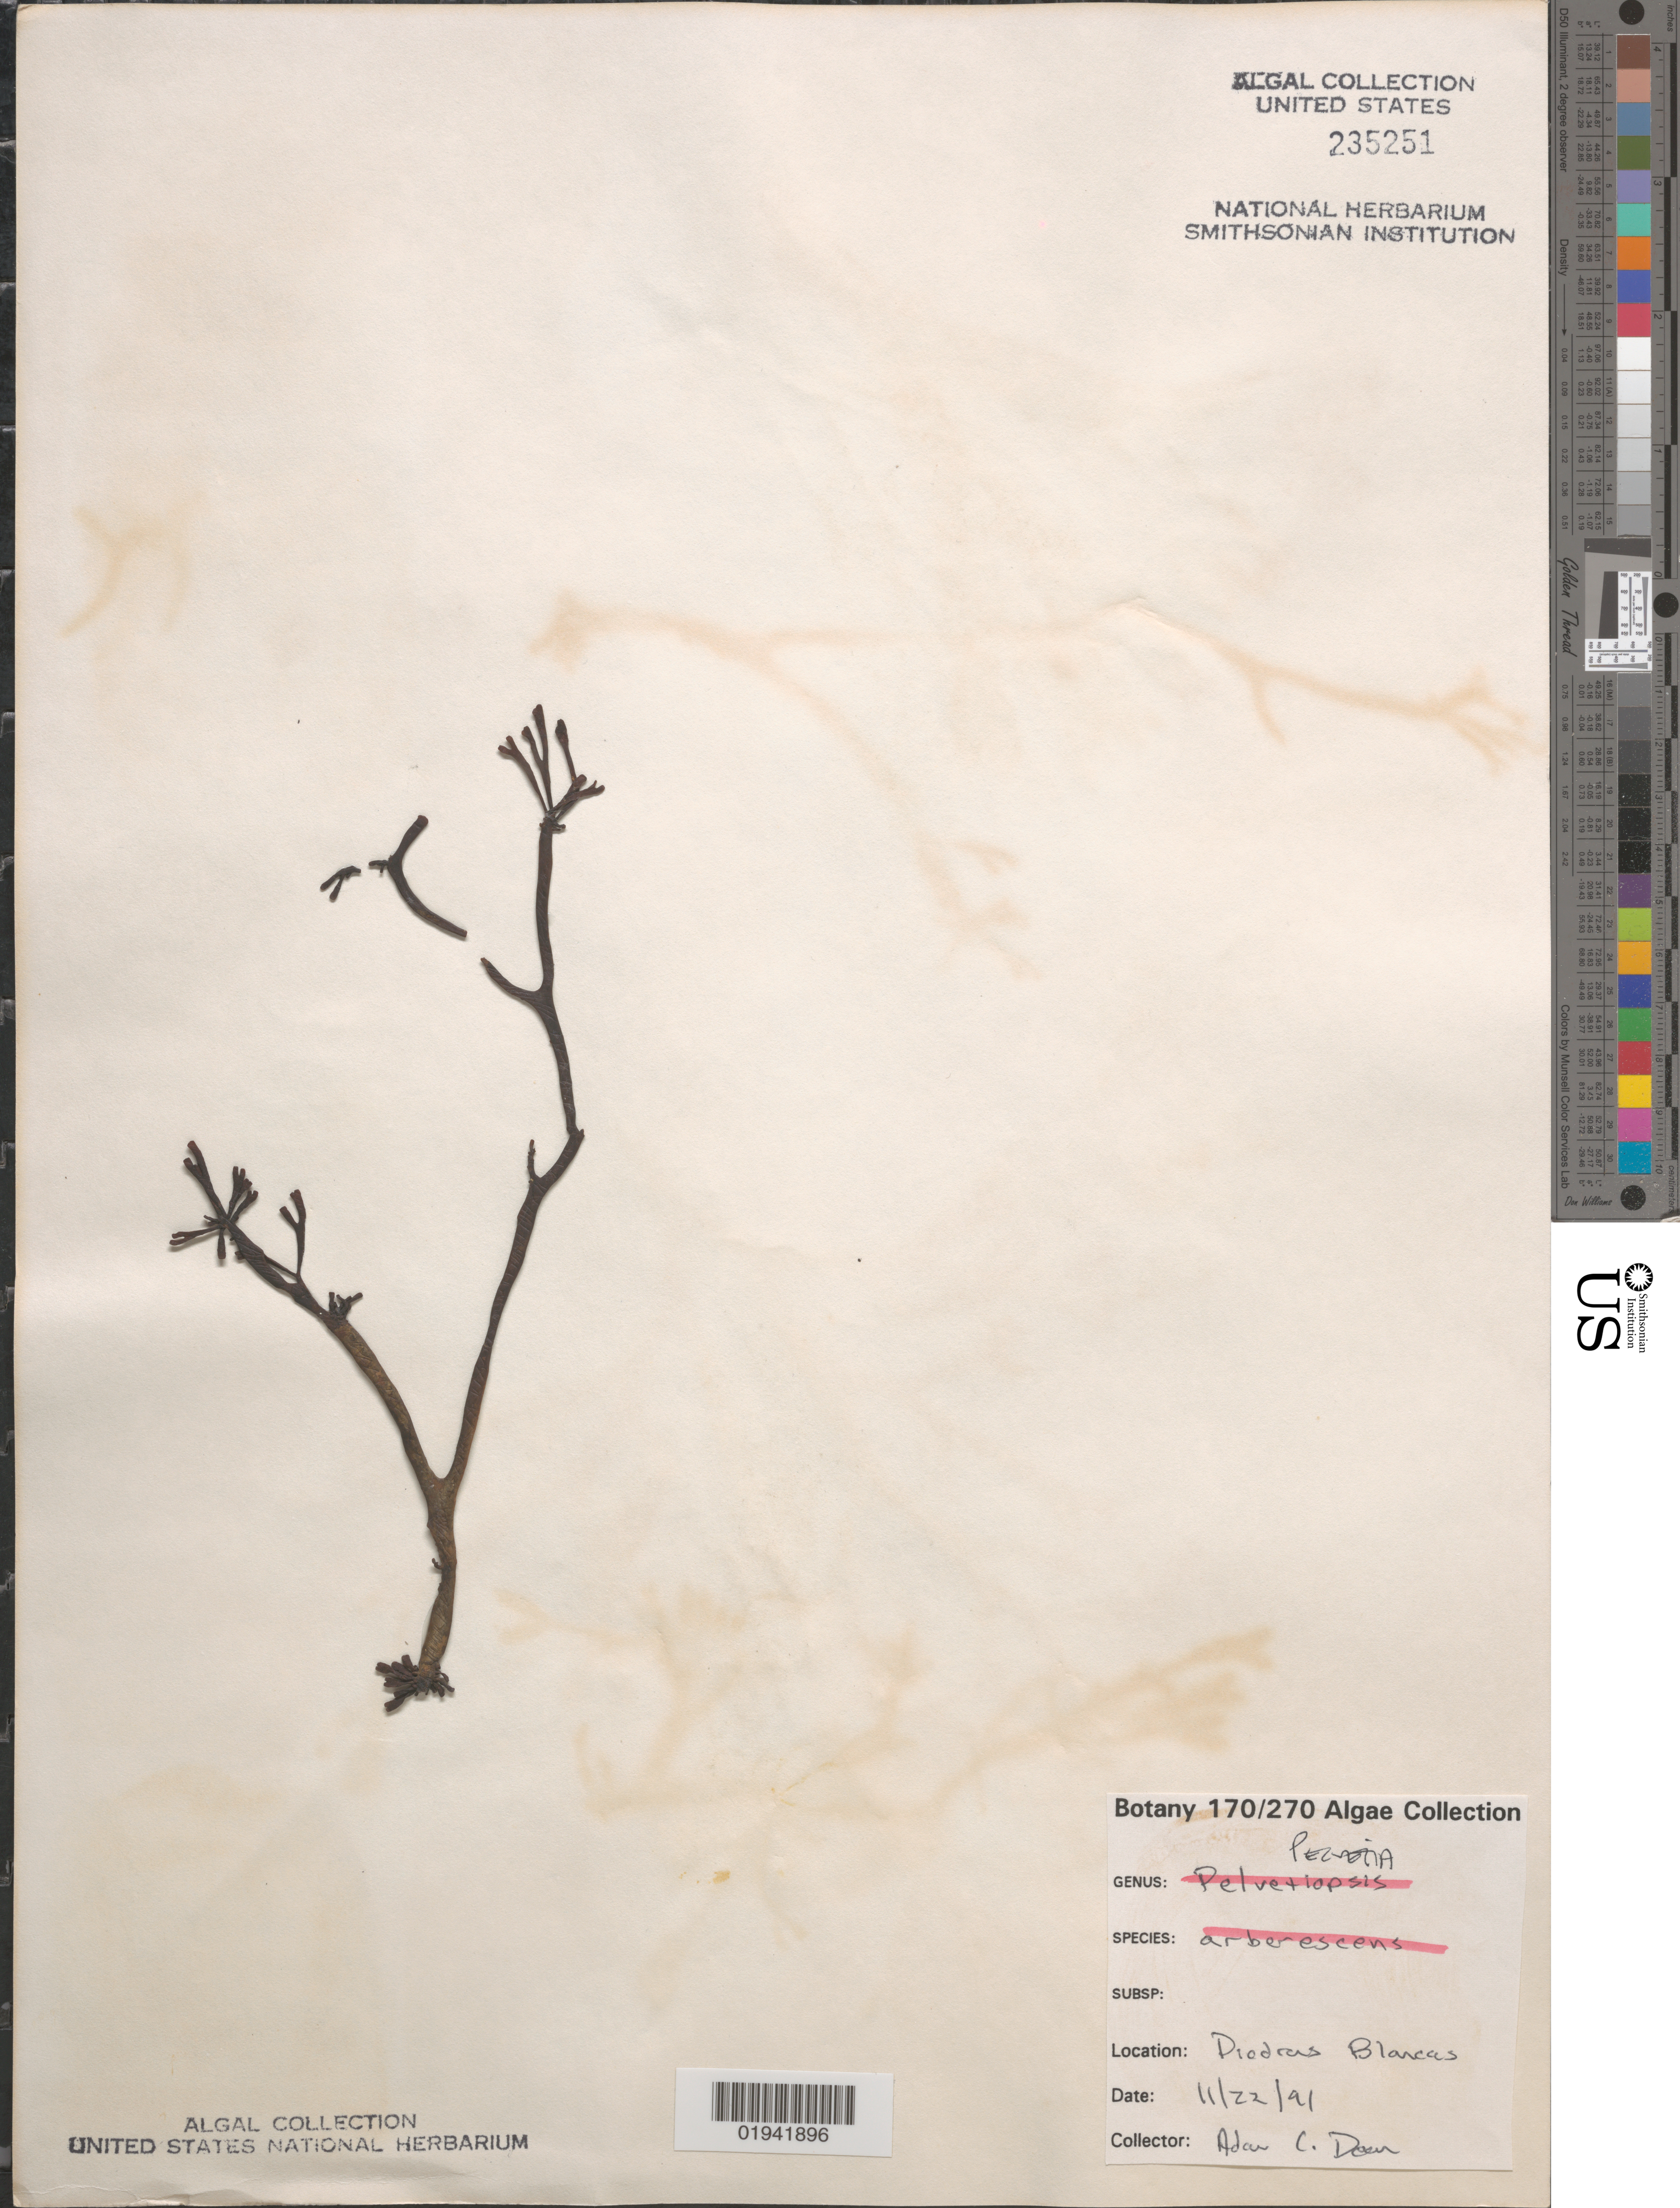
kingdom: Chromista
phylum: Ochrophyta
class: Phaeophyceae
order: Fucales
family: Fucaceae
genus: Pelvetia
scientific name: Pelvetia sp.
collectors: A. Dean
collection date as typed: Transcribed d/m/y: 22/11/91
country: United States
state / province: California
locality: Piedras Blancas.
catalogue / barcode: US 235251